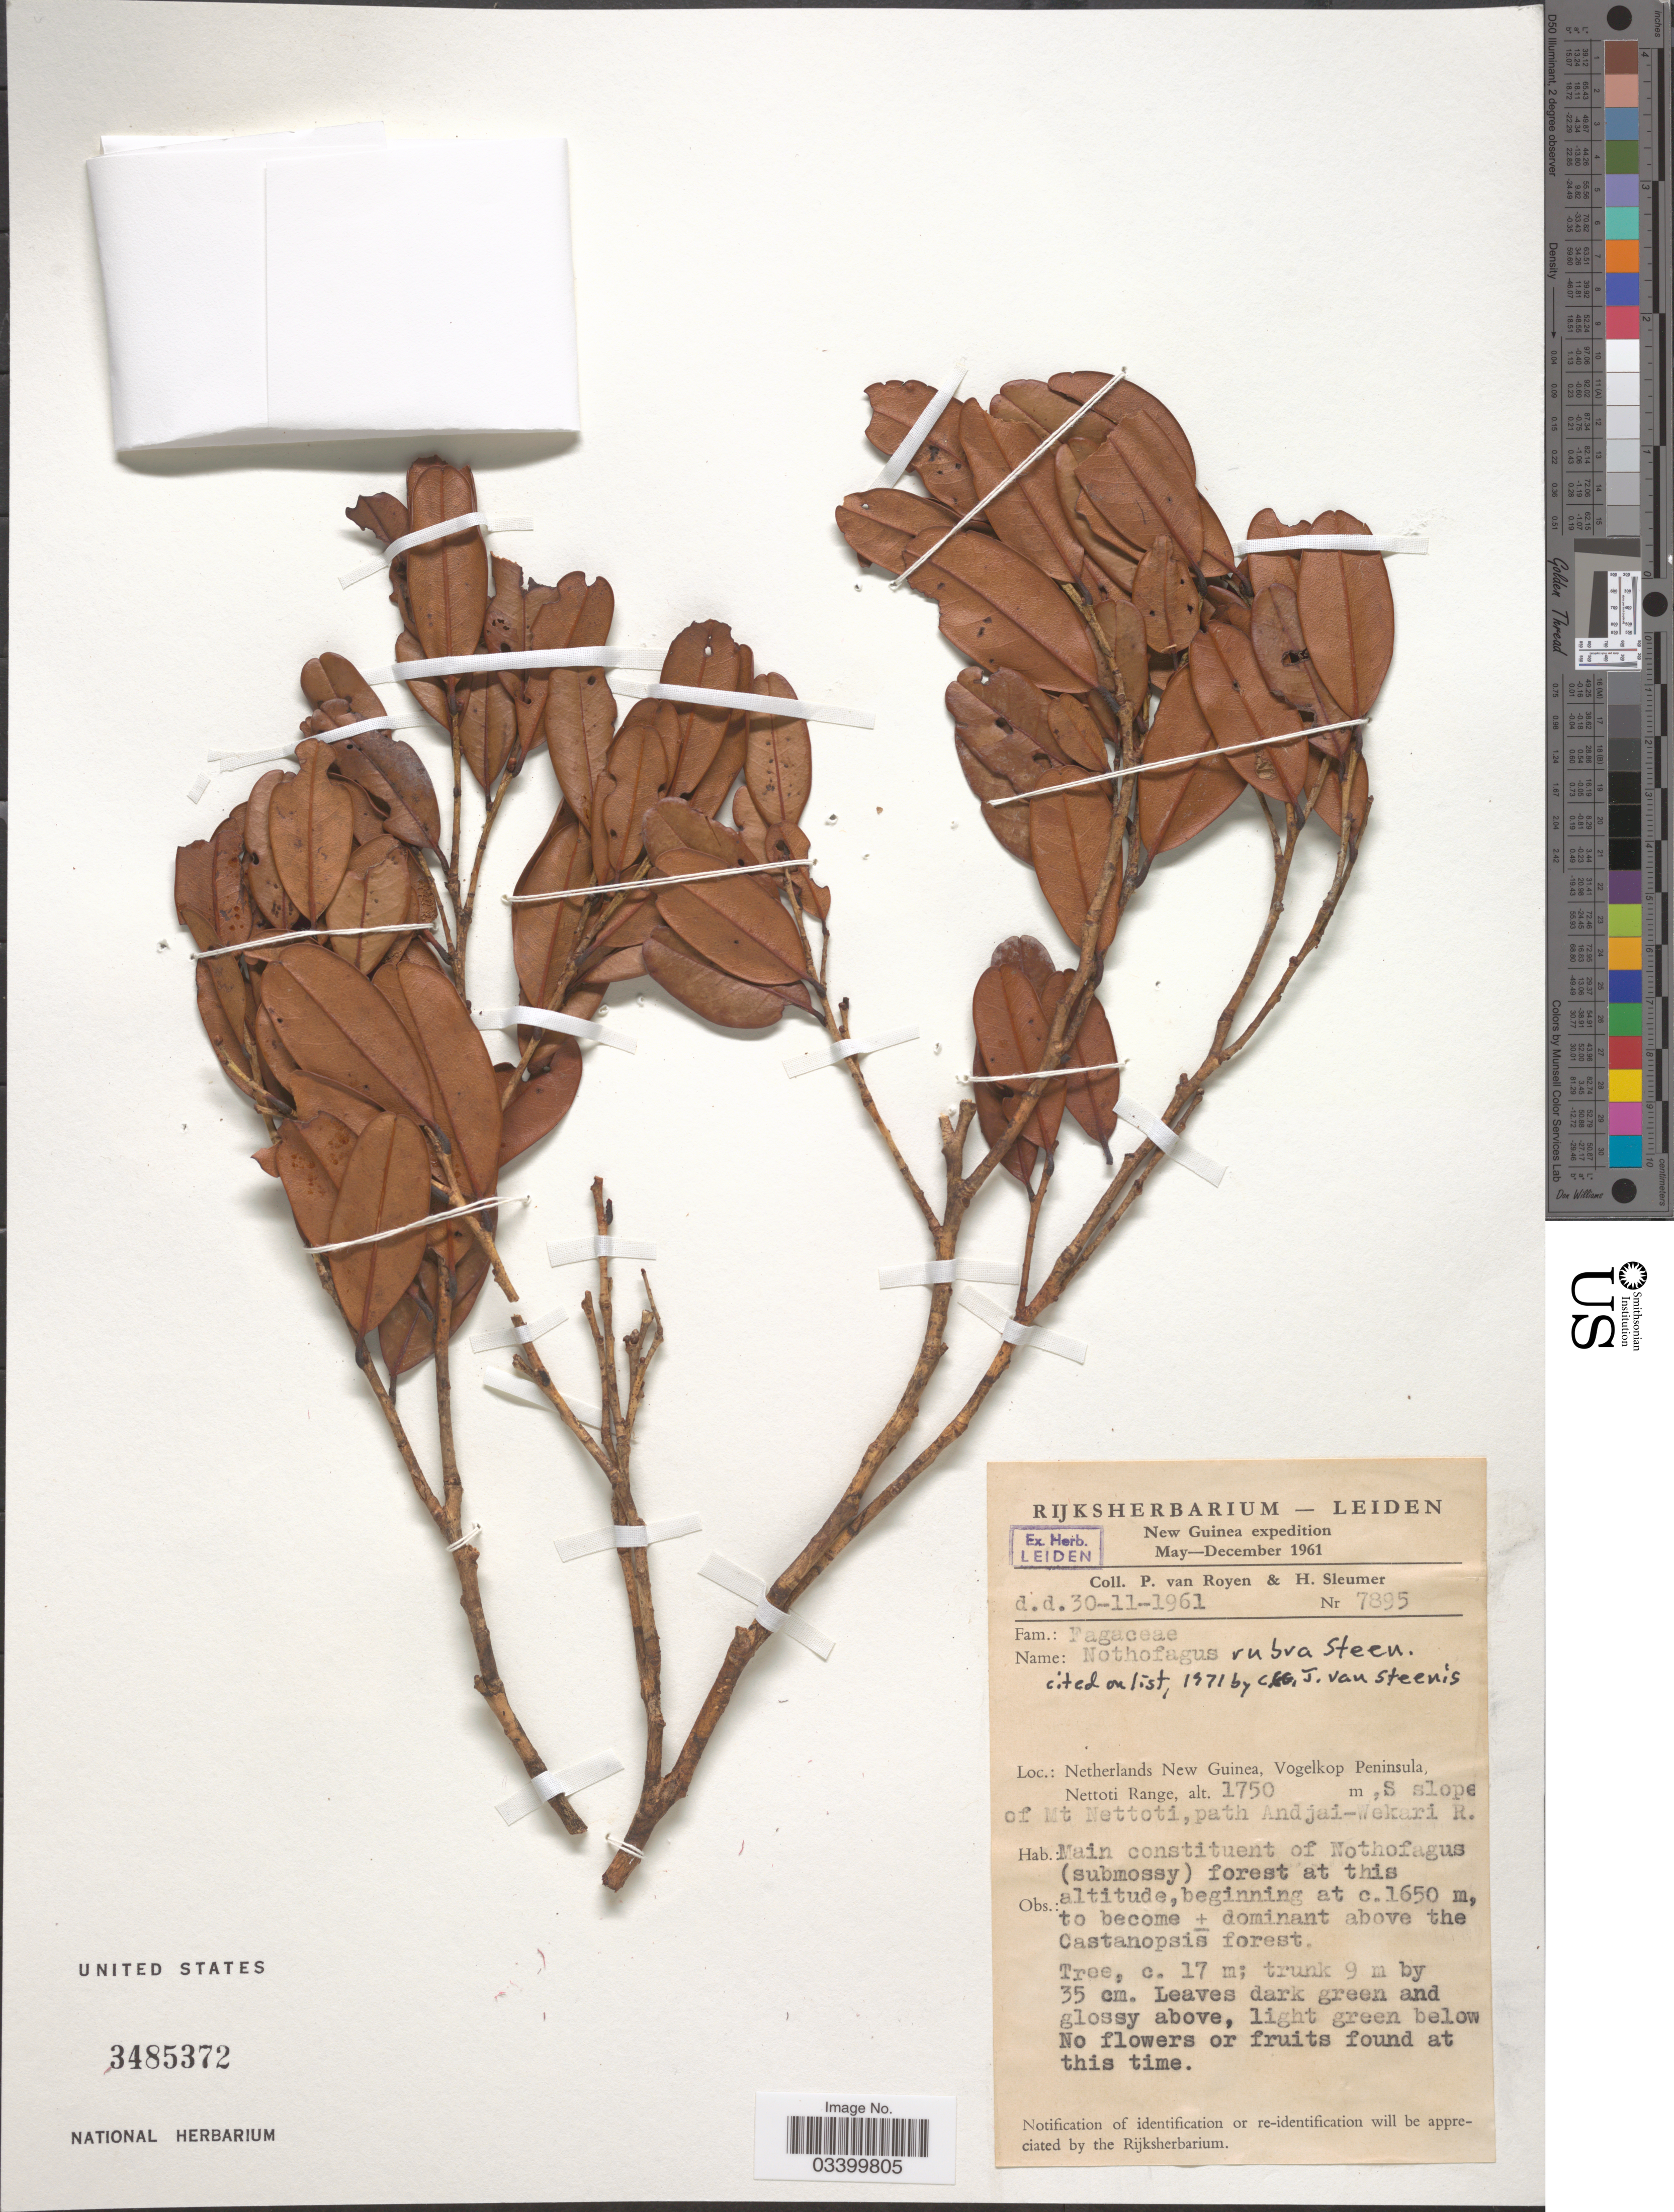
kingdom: Plantae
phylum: Tracheophyta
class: Magnoliopsida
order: Fagales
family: Nothofagaceae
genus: Nothofagus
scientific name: Nothofagus rubra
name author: Steenis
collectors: P. van Royen & H. O. Sleumer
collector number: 7895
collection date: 1961-11-30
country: Indonesia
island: New Guinea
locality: New Guinea. Netherlands New Guinea, Vogelkop Peninsula, Nettoti Range. S slope of Mt Nettoti, path Andjai-Wekari R.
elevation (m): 1650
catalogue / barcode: US 3485372